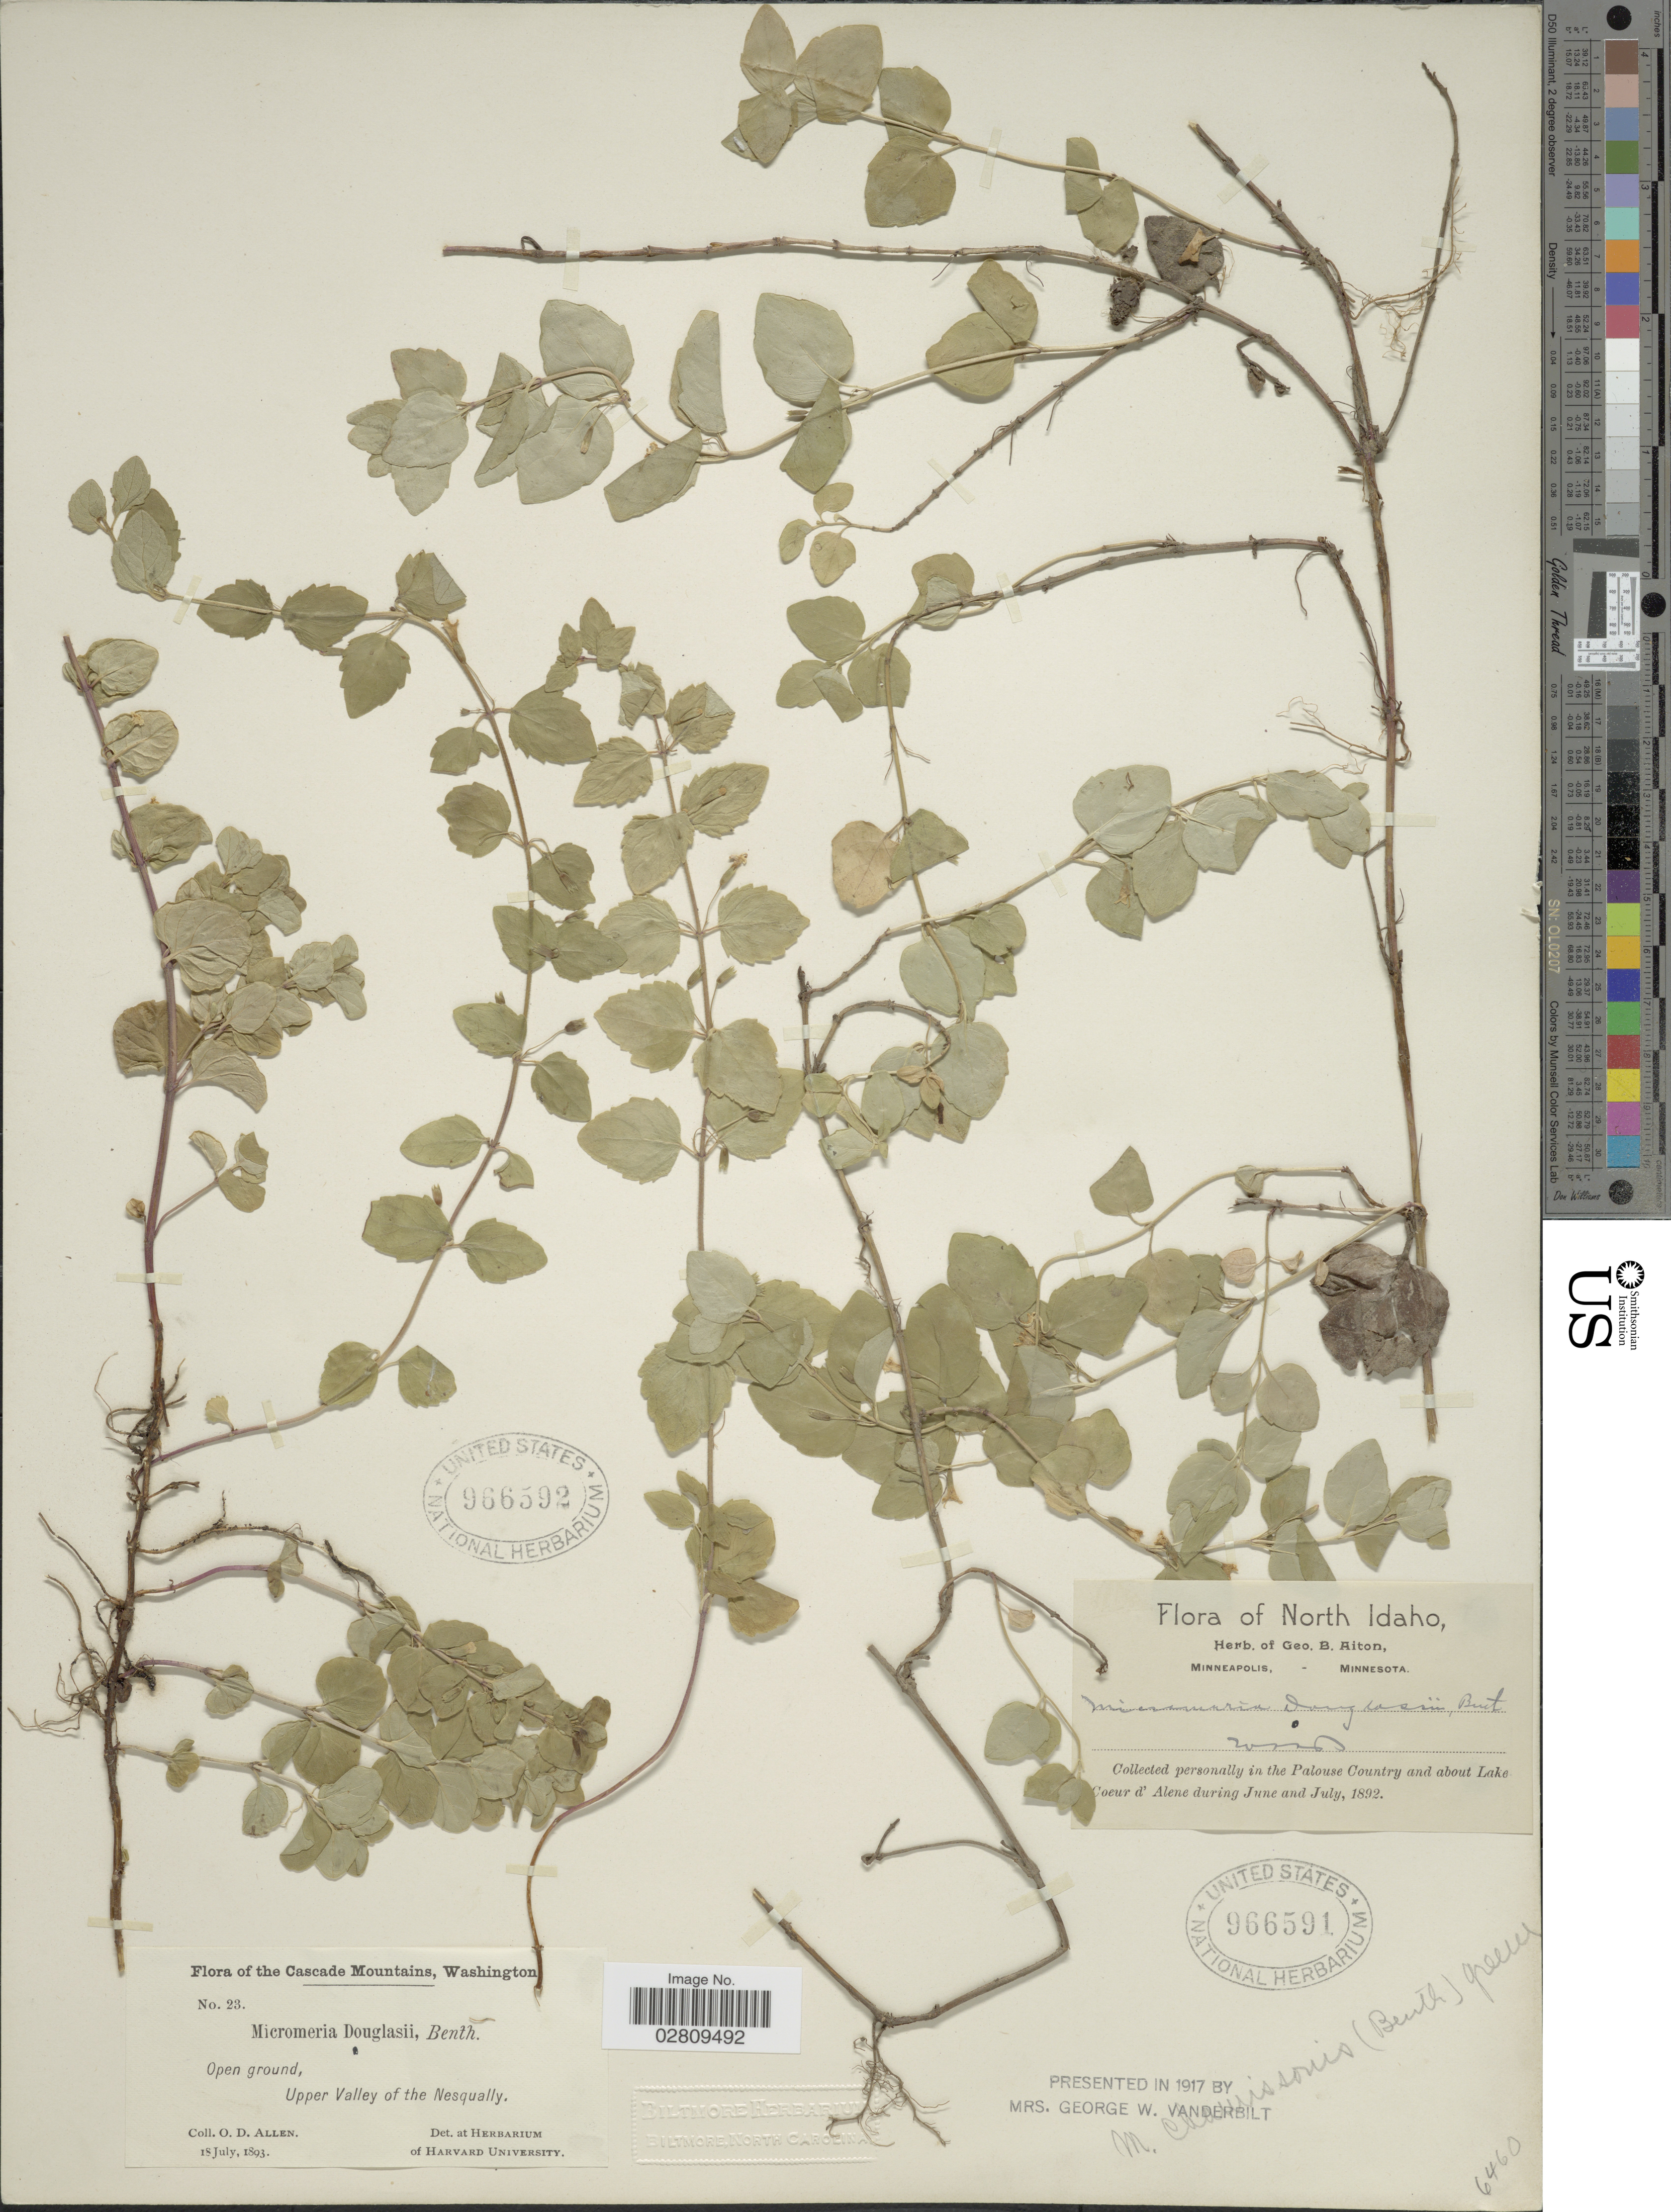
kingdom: Plantae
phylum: Tracheophyta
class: Magnoliopsida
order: Lamiales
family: Lamiaceae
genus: Micromeria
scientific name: Micromeria douglasii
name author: Benth.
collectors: O. D. Allen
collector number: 23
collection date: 1893-07-18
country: United States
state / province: Washington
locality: Cascade Mountains. Upper Valley of the Nesqually.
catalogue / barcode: US 966592